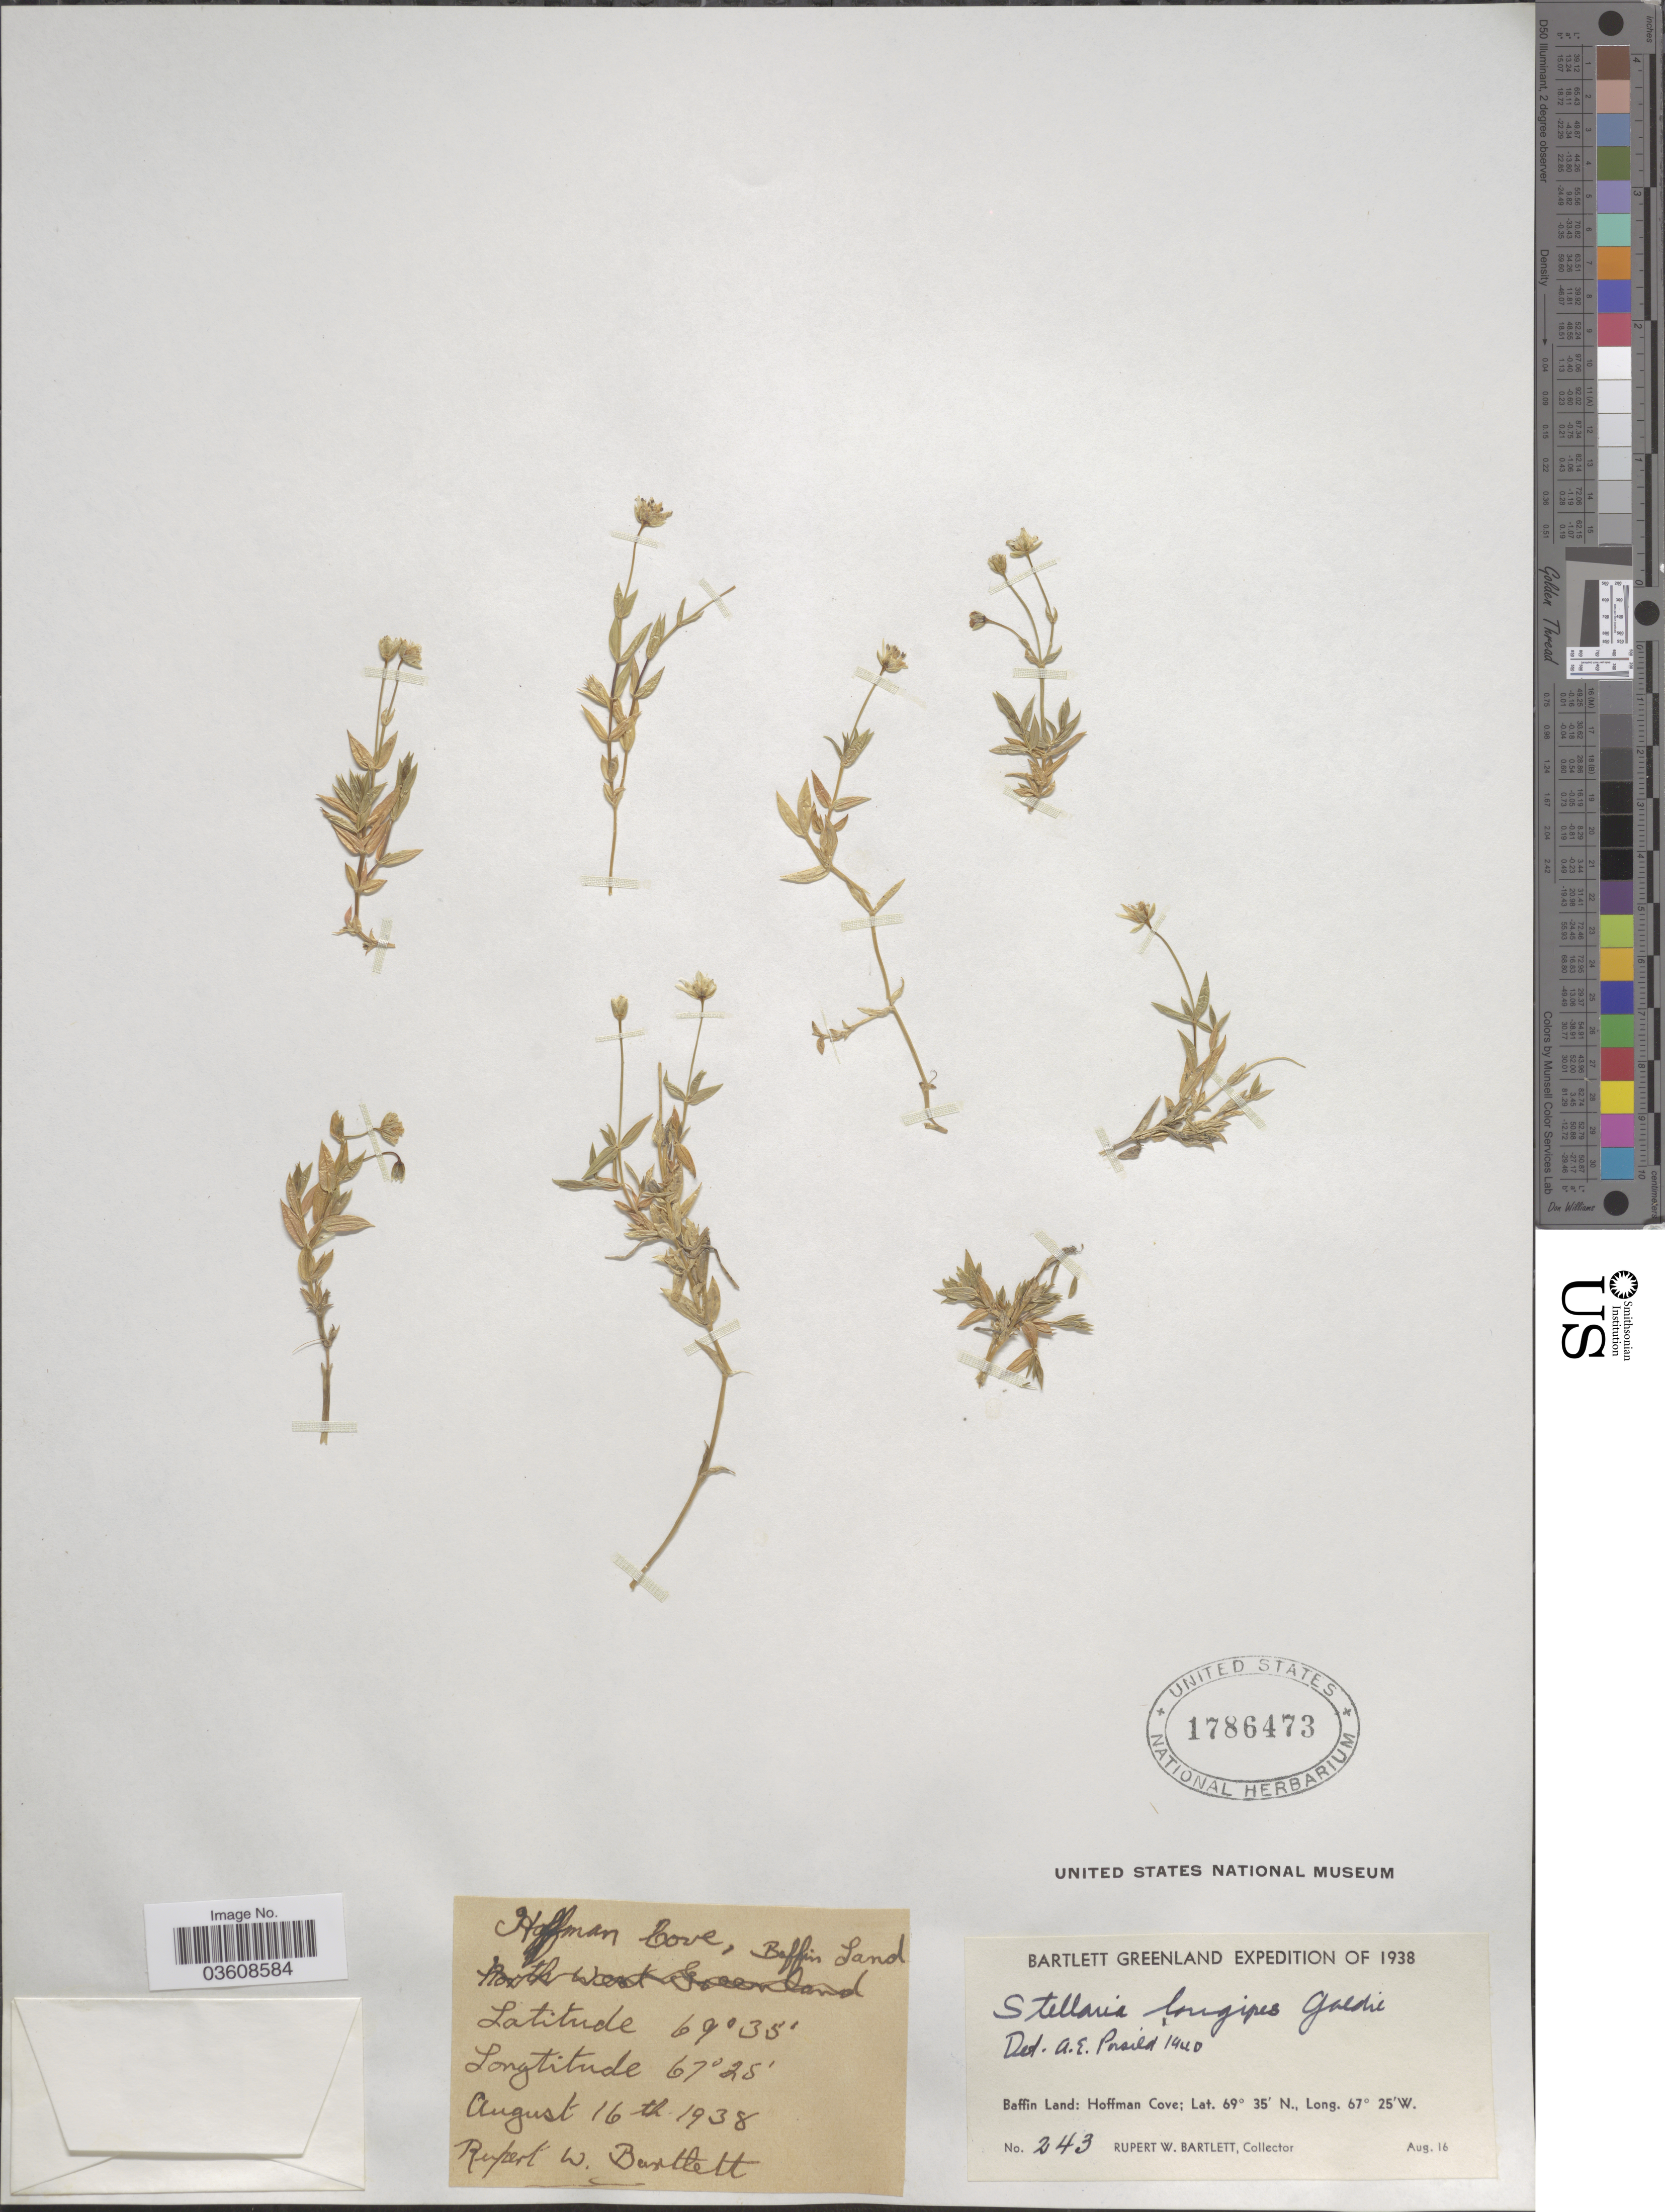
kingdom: Plantae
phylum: Tracheophyta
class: Magnoliopsida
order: Caryophyllales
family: Caryophyllaceae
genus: Stellaria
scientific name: Stellaria longipes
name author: Goldie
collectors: R. W. Bartlett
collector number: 243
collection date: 1938-08-16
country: Canada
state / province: Nunavut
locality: Baffin Land: Hoffman Cove.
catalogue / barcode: US 1786473